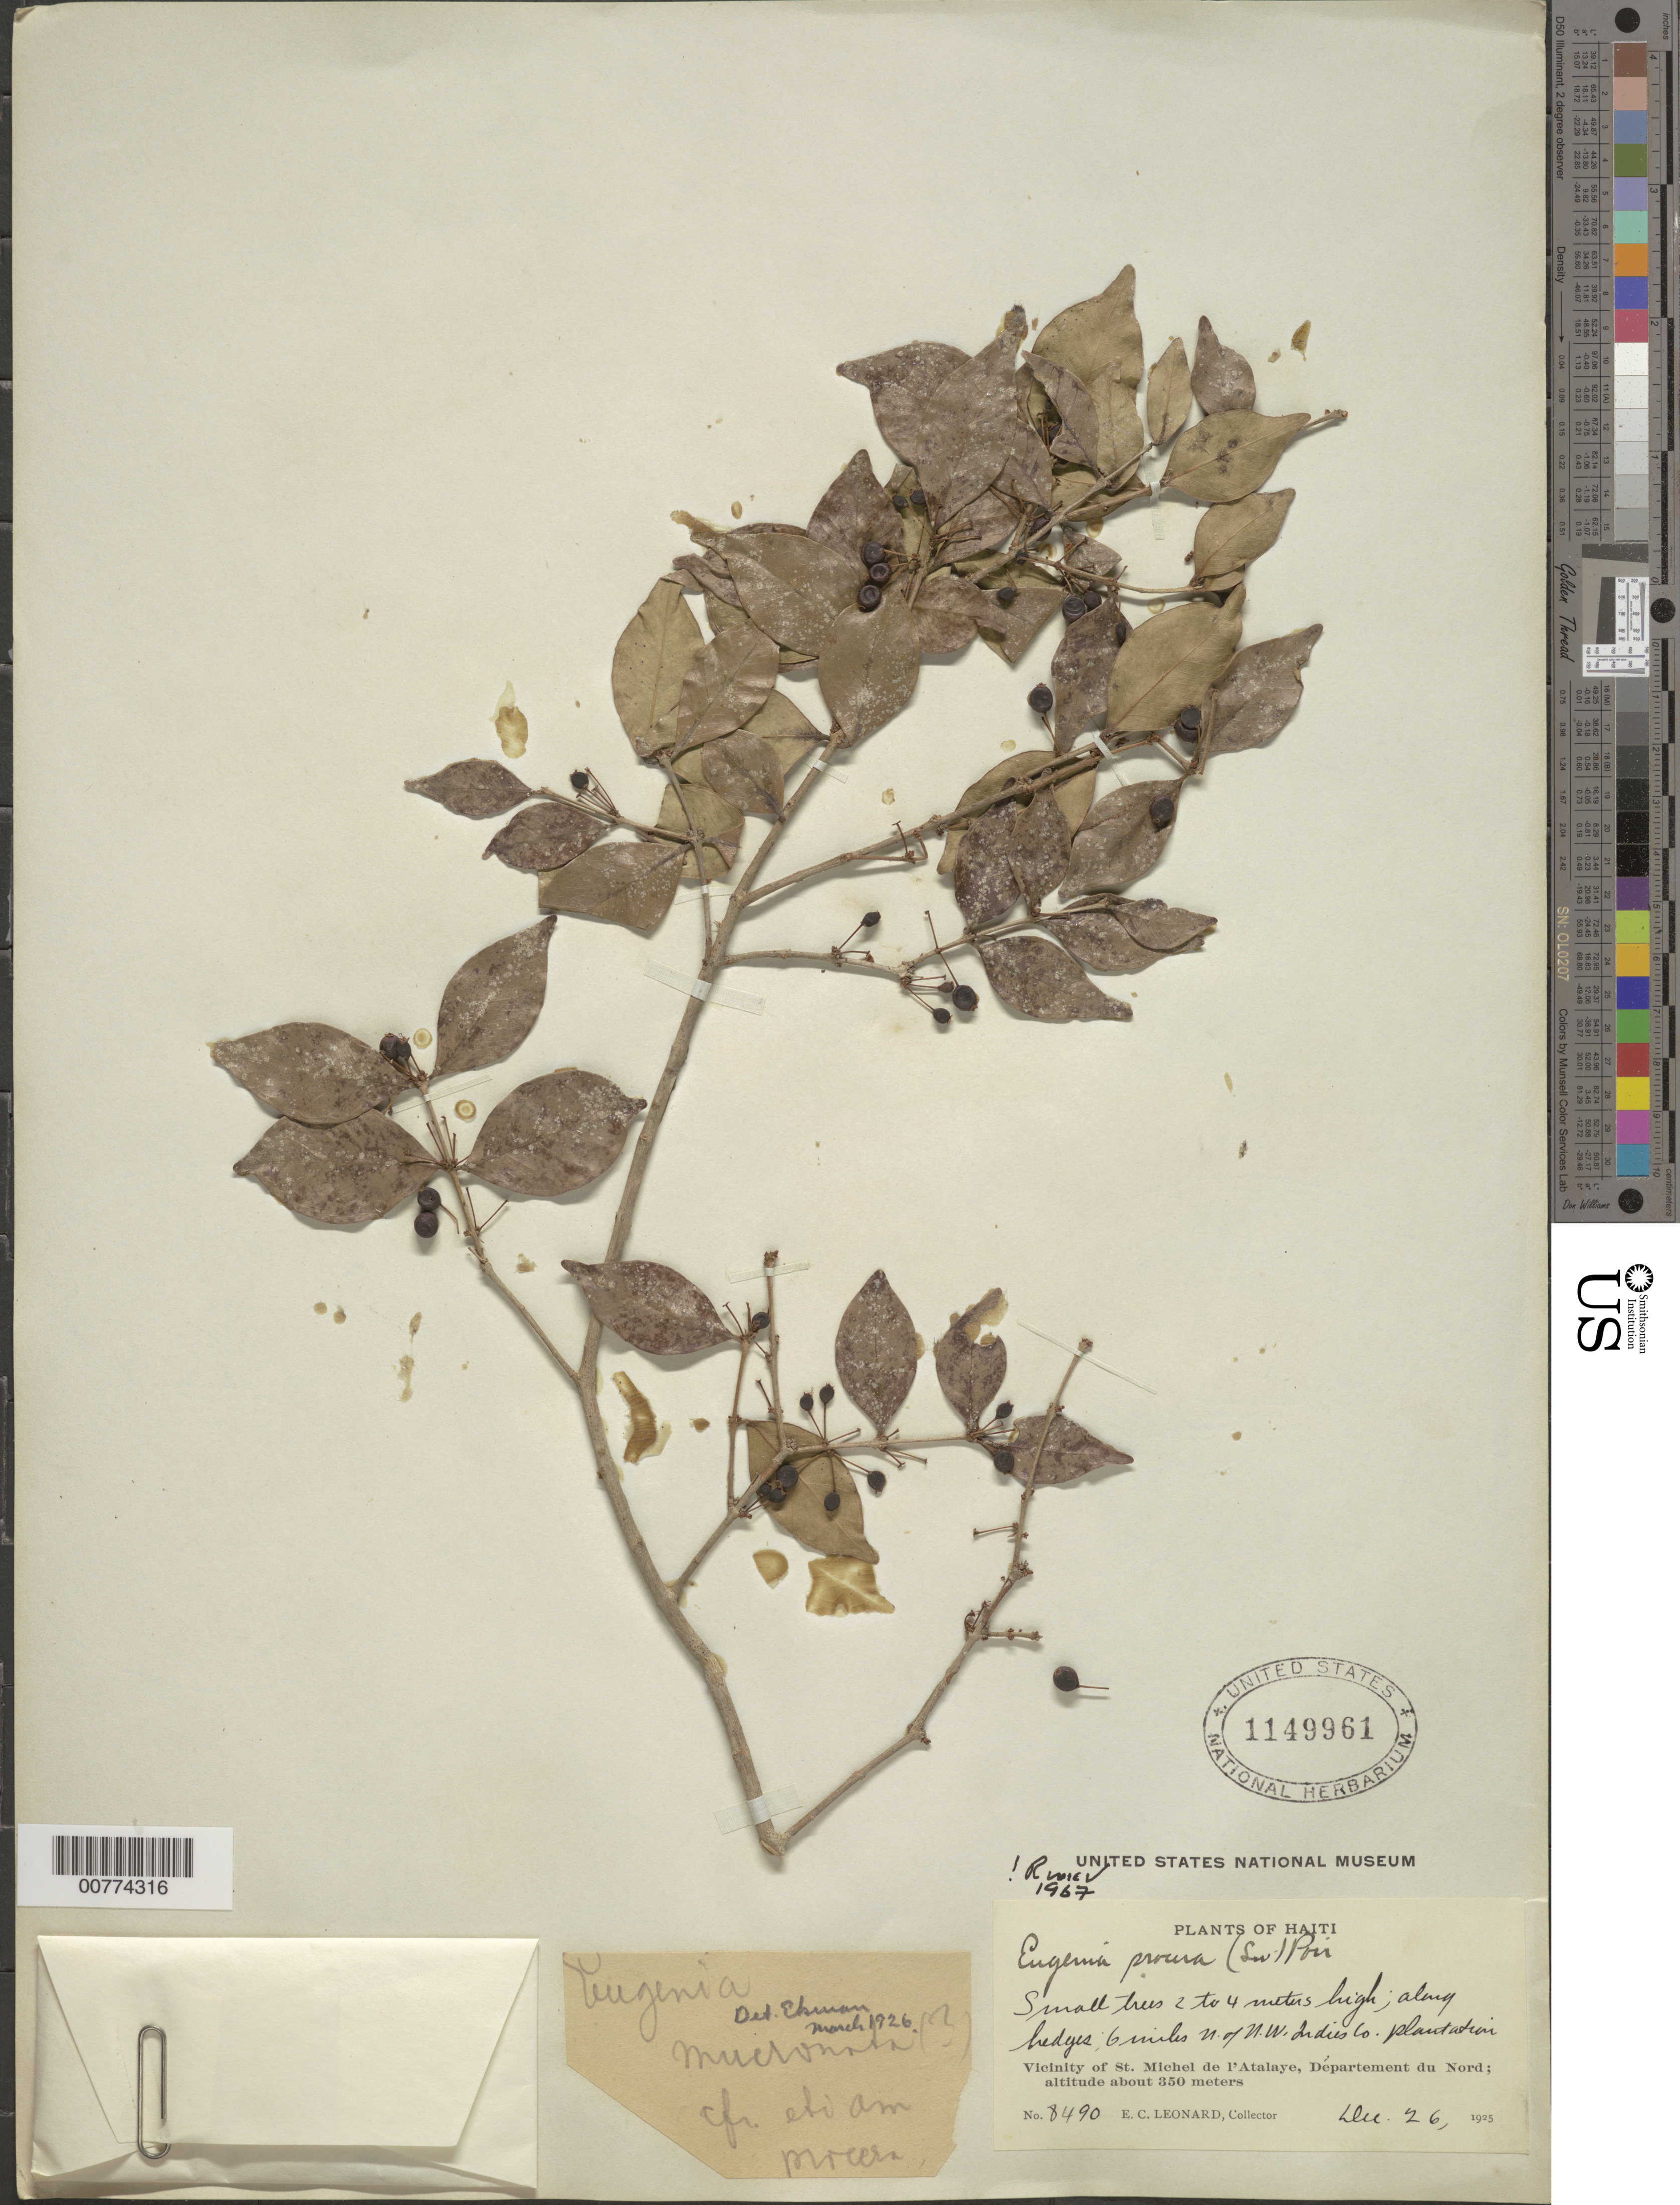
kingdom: Plantae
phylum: Tracheophyta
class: Magnoliopsida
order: Myrtales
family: Myrtaceae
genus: Eugenia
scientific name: Eugenia procera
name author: (Sw.) Poir.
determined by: Runev, --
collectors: E. C. Leonard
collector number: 8490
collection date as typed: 26 Dec 1925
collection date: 1925-12-26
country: Haiti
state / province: Nord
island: Hispaniola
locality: Vicinity of St. Michel de l'Atalay, 6 miles N of N.W. Indies Co. plantation.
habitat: Along "bredges".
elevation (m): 350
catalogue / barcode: US 1149961